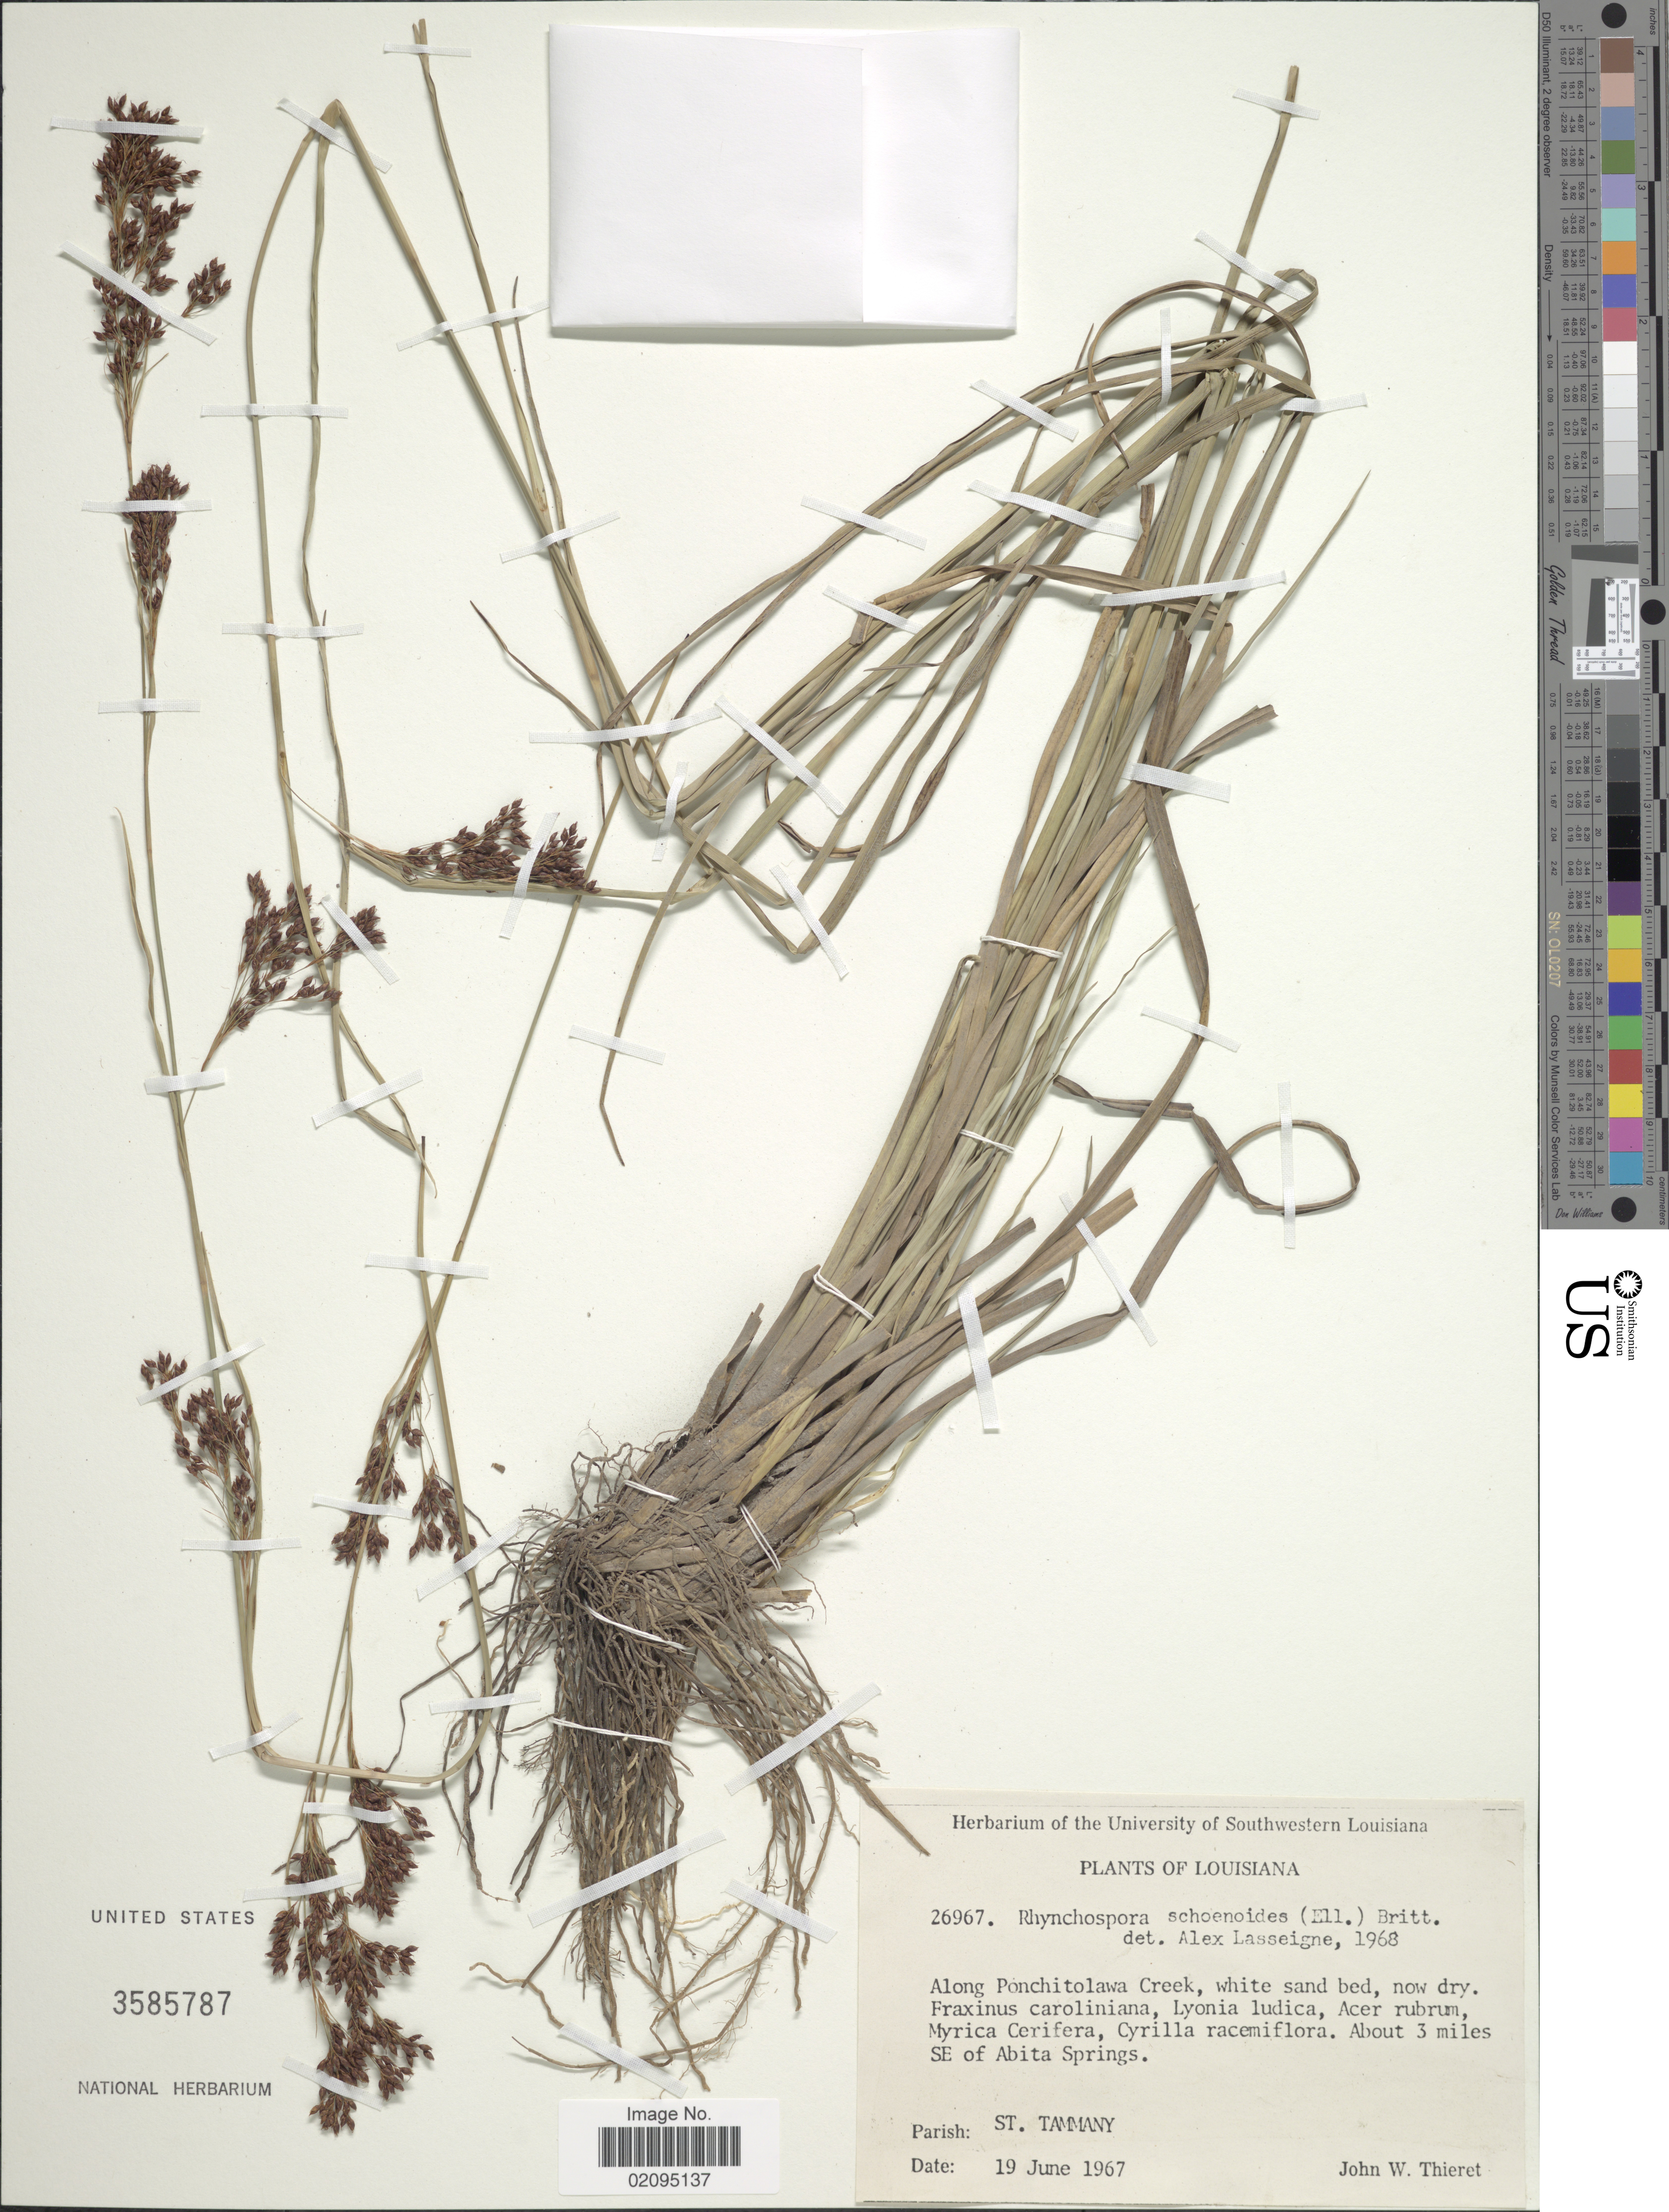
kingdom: Plantae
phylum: Tracheophyta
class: Liliopsida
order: Poales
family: Cyperaceae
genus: Rhynchospora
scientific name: Rhynchospora elliottii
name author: A. Dietr.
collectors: J. W. Thieret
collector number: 26967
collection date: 1967-06-19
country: United States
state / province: Louisiana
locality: Along Ponchitolowa Creek, About 3 miles SE of Abita Springs. Parish: St. Tammany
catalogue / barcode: US 3585787